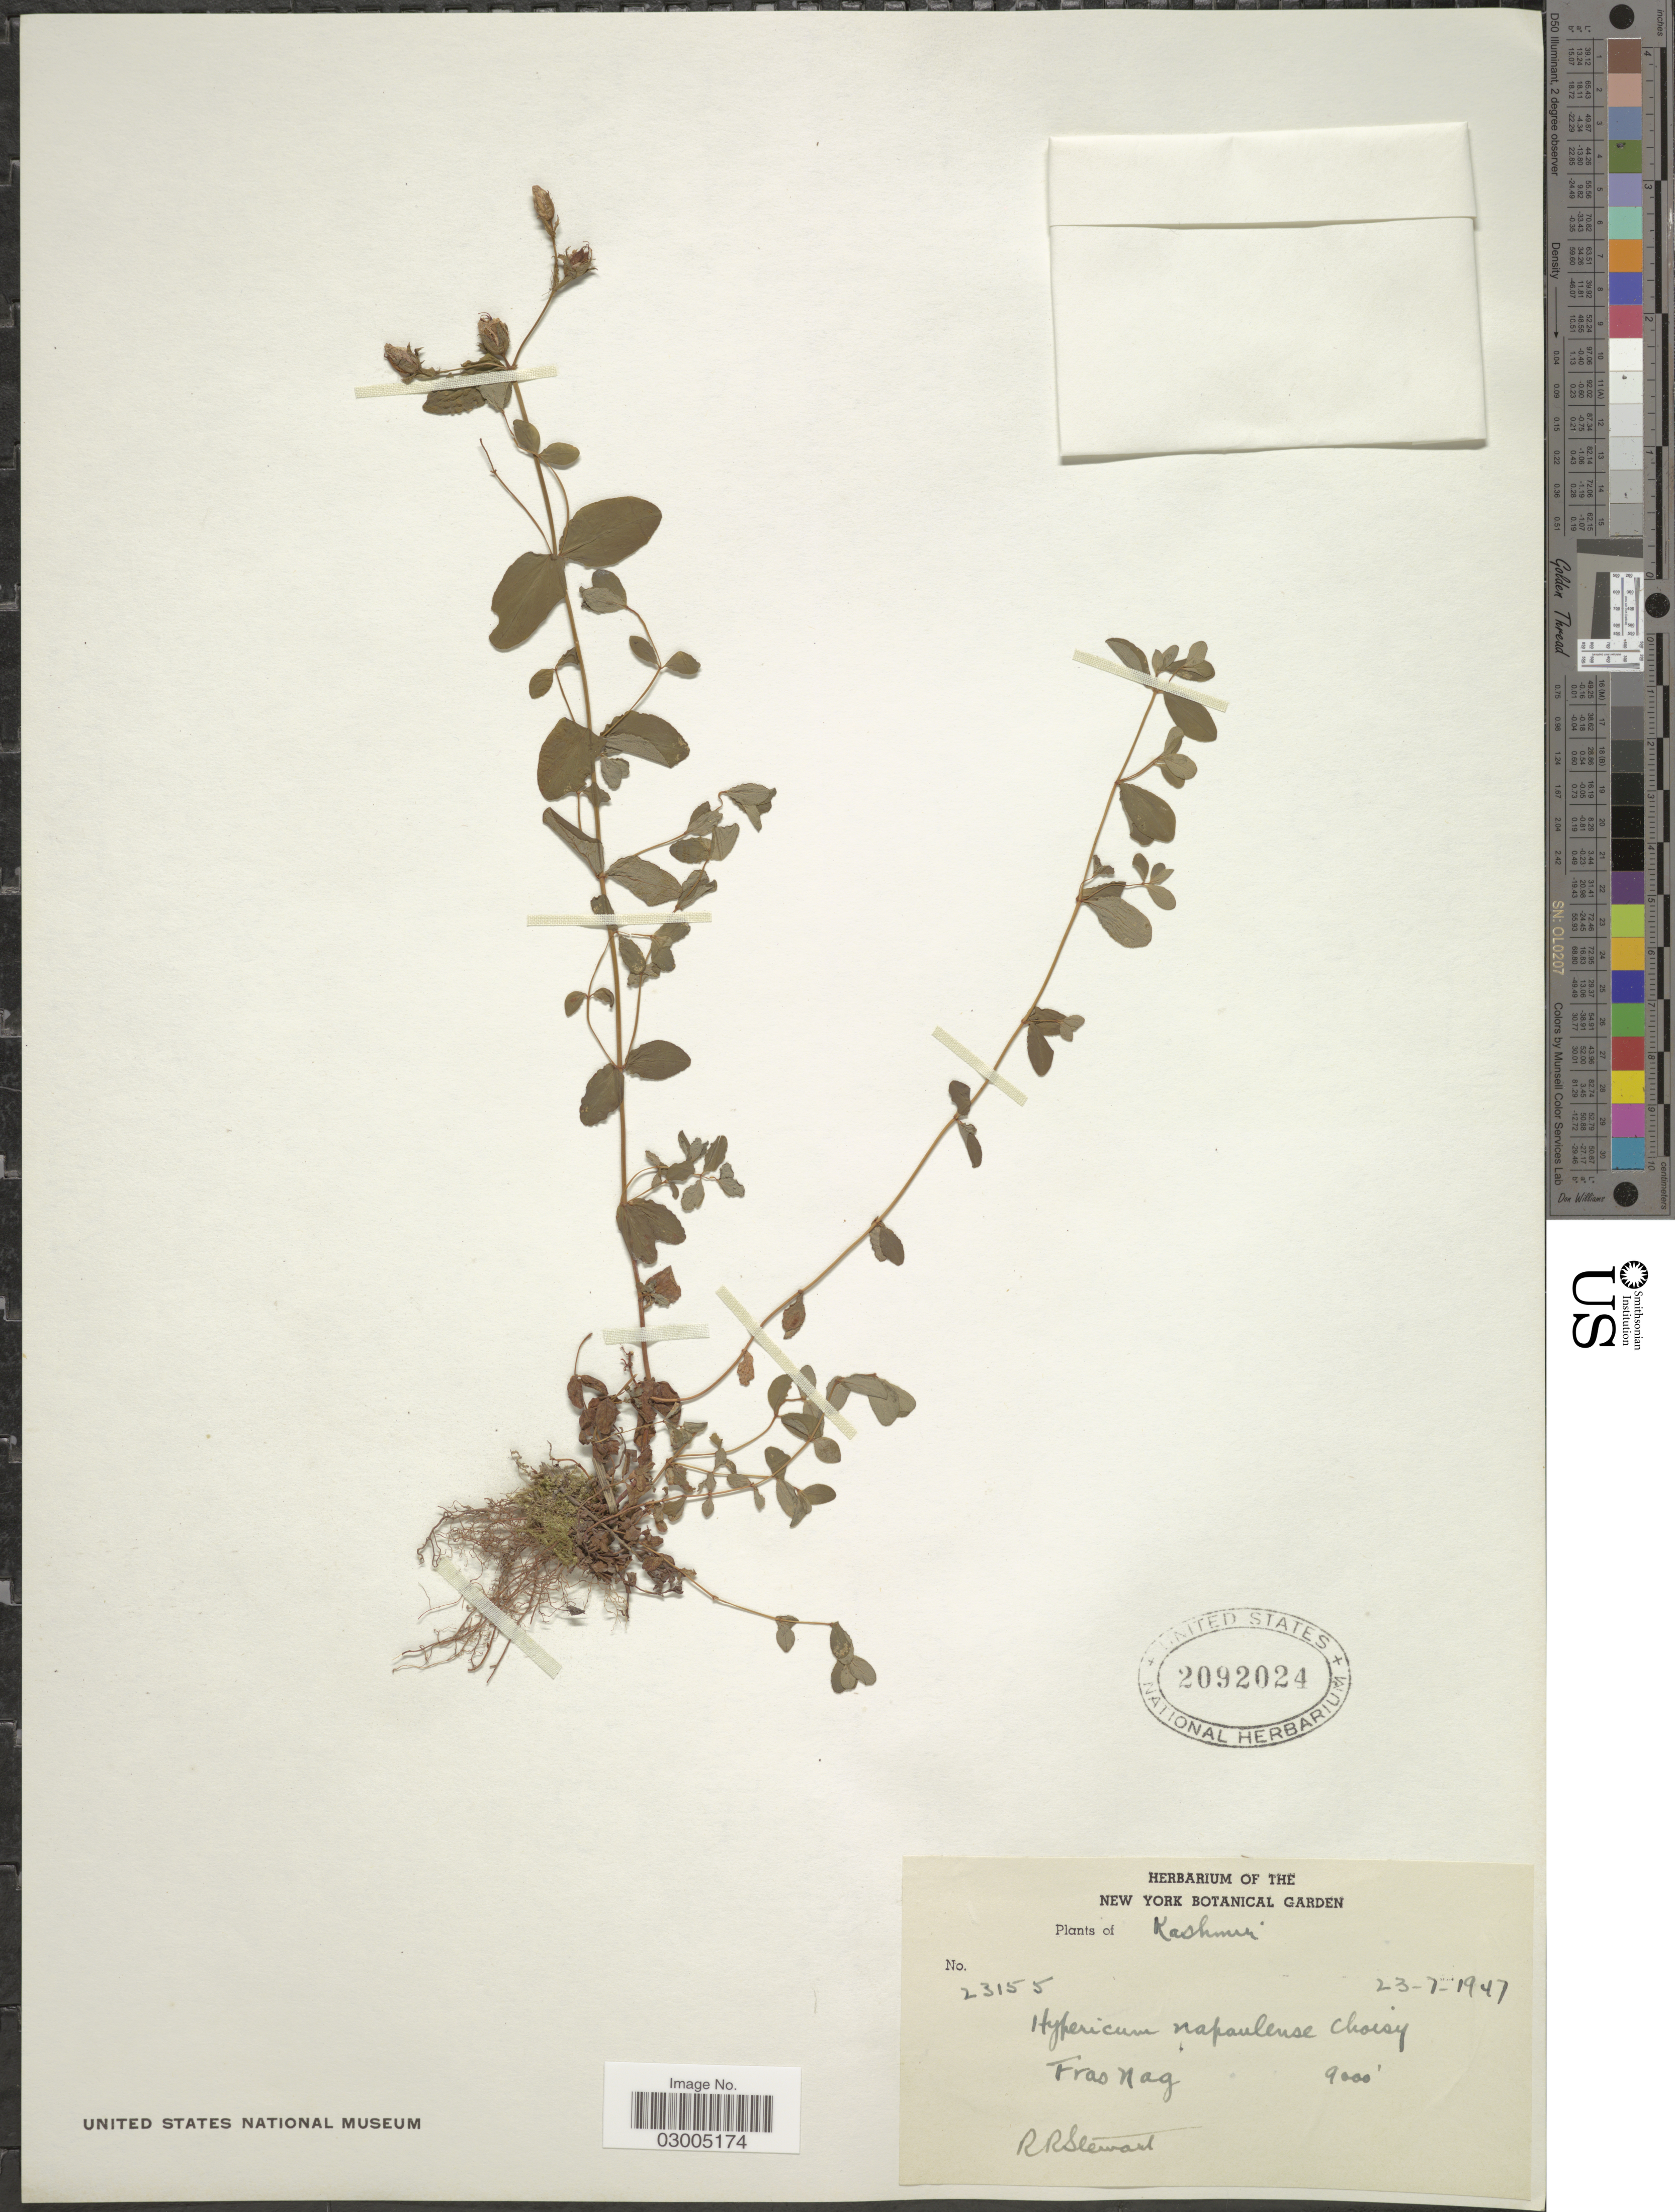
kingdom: Plantae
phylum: Tracheophyta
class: Magnoliopsida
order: Malpighiales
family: Hypericaceae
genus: Hypericum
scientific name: Hypericum himalaicum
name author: N. Robson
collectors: R. Stewart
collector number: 23155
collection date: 1947-07-23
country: India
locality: Kashmir. Fras Nag.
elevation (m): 2743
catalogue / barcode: US 2092024